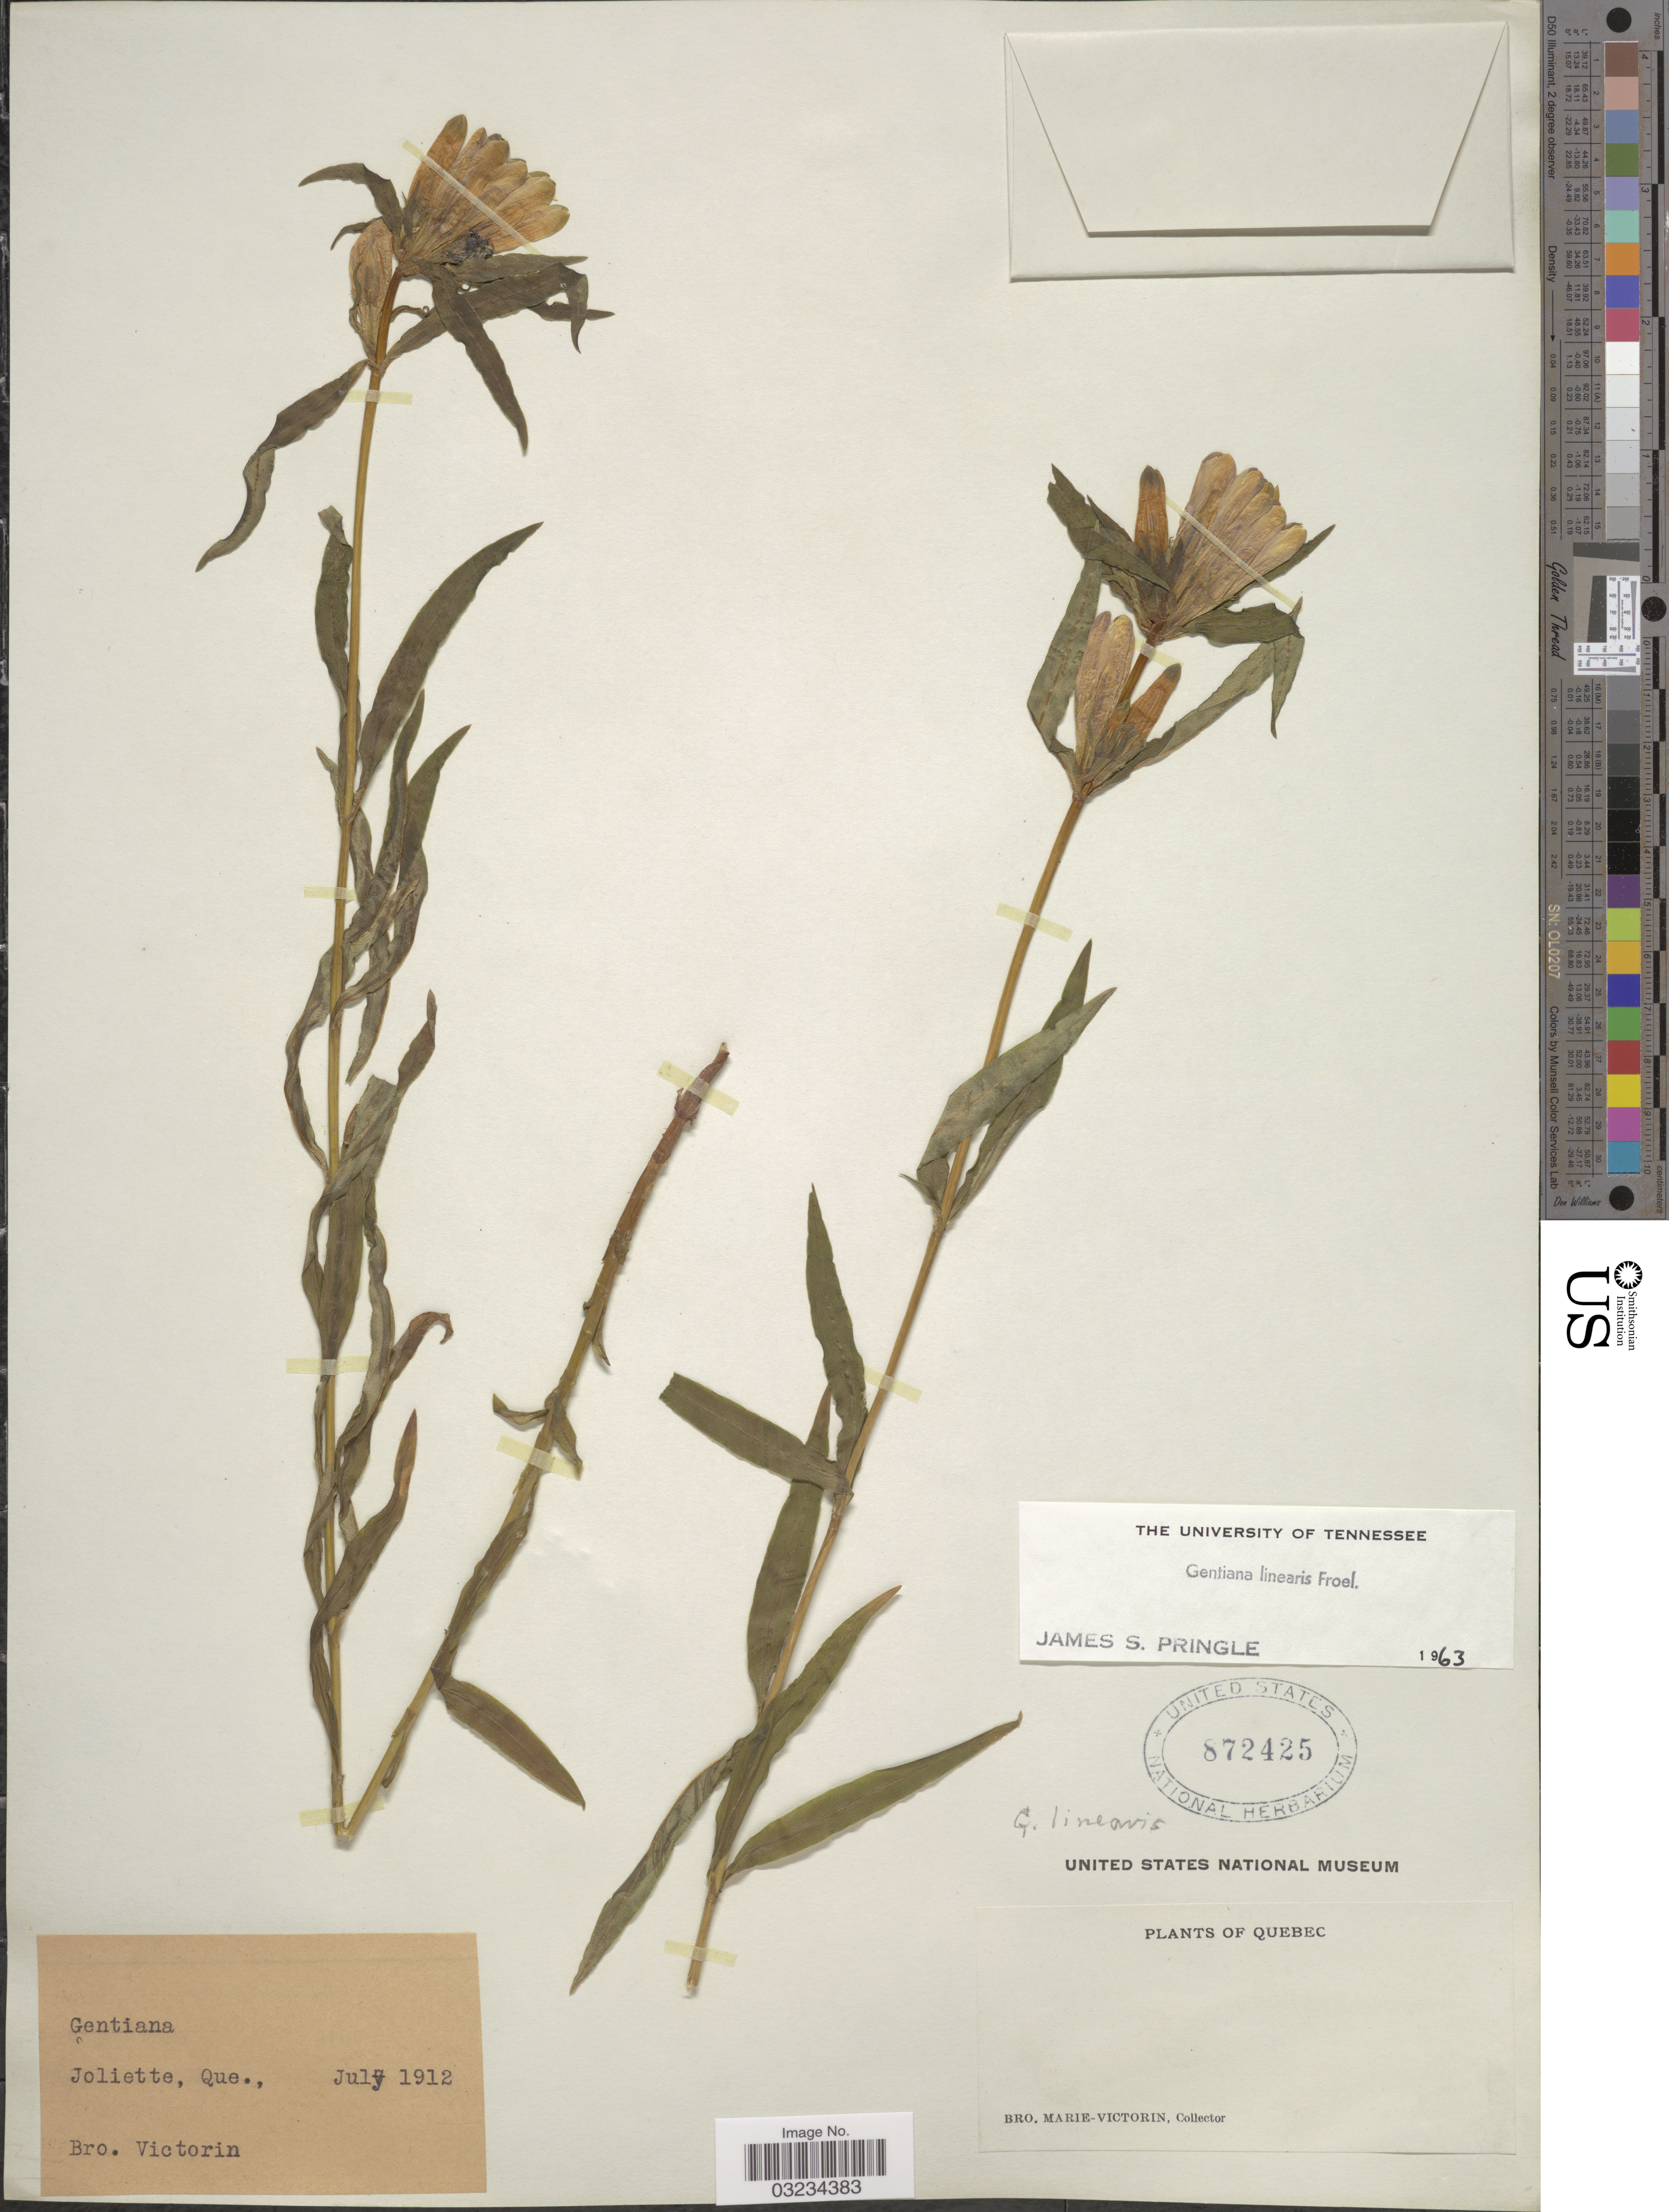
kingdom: Plantae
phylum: Tracheophyta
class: Magnoliopsida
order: Gentianales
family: Gentianaceae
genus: Gentiana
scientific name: Gentiana linearis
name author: Froel.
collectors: Fr. Marie-Victorin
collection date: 1912-07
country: Canada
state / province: Quebec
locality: Joliette.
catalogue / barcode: US 872425